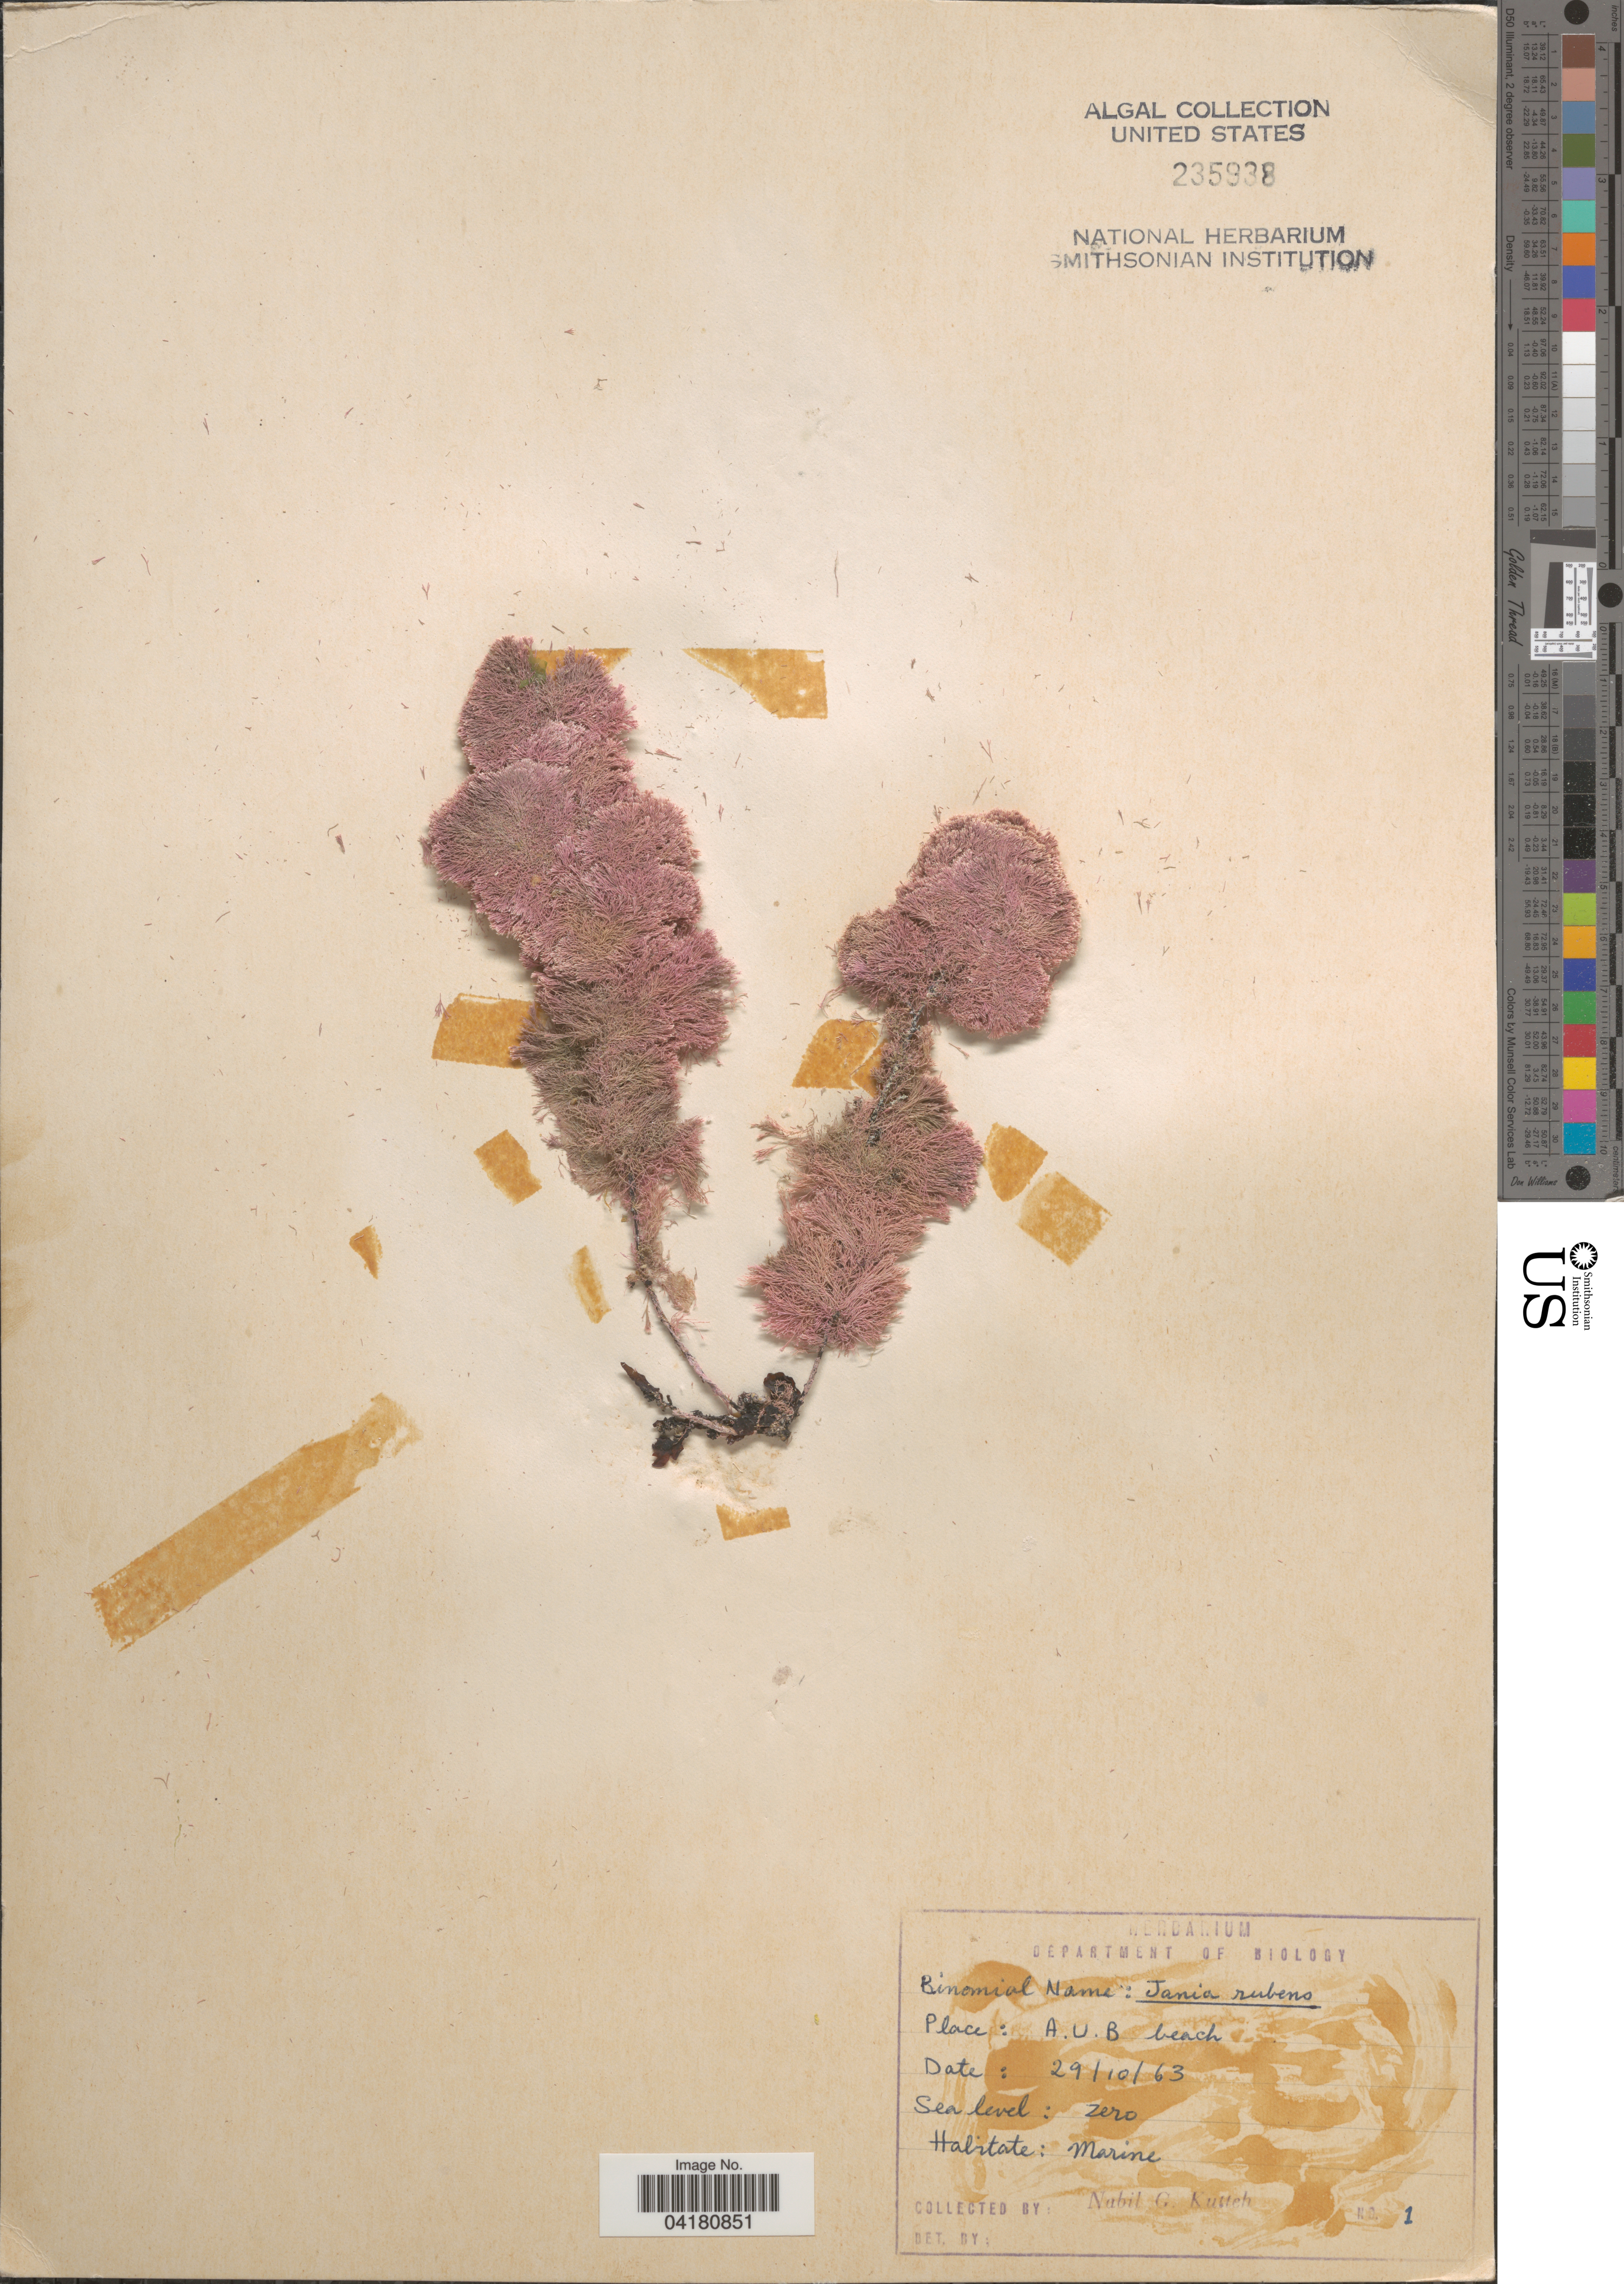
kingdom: Plantae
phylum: Rhodophyta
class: Florideophyceae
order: Corallinales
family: Corallinaceae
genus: Jania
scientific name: Jania rubens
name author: (L.) J.V.Lamouroux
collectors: N. Kutteh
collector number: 1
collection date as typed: Transcribed d/m/y: 29/10/63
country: Lebanon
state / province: Beyrouth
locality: A.U.B beach.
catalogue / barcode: US 235938